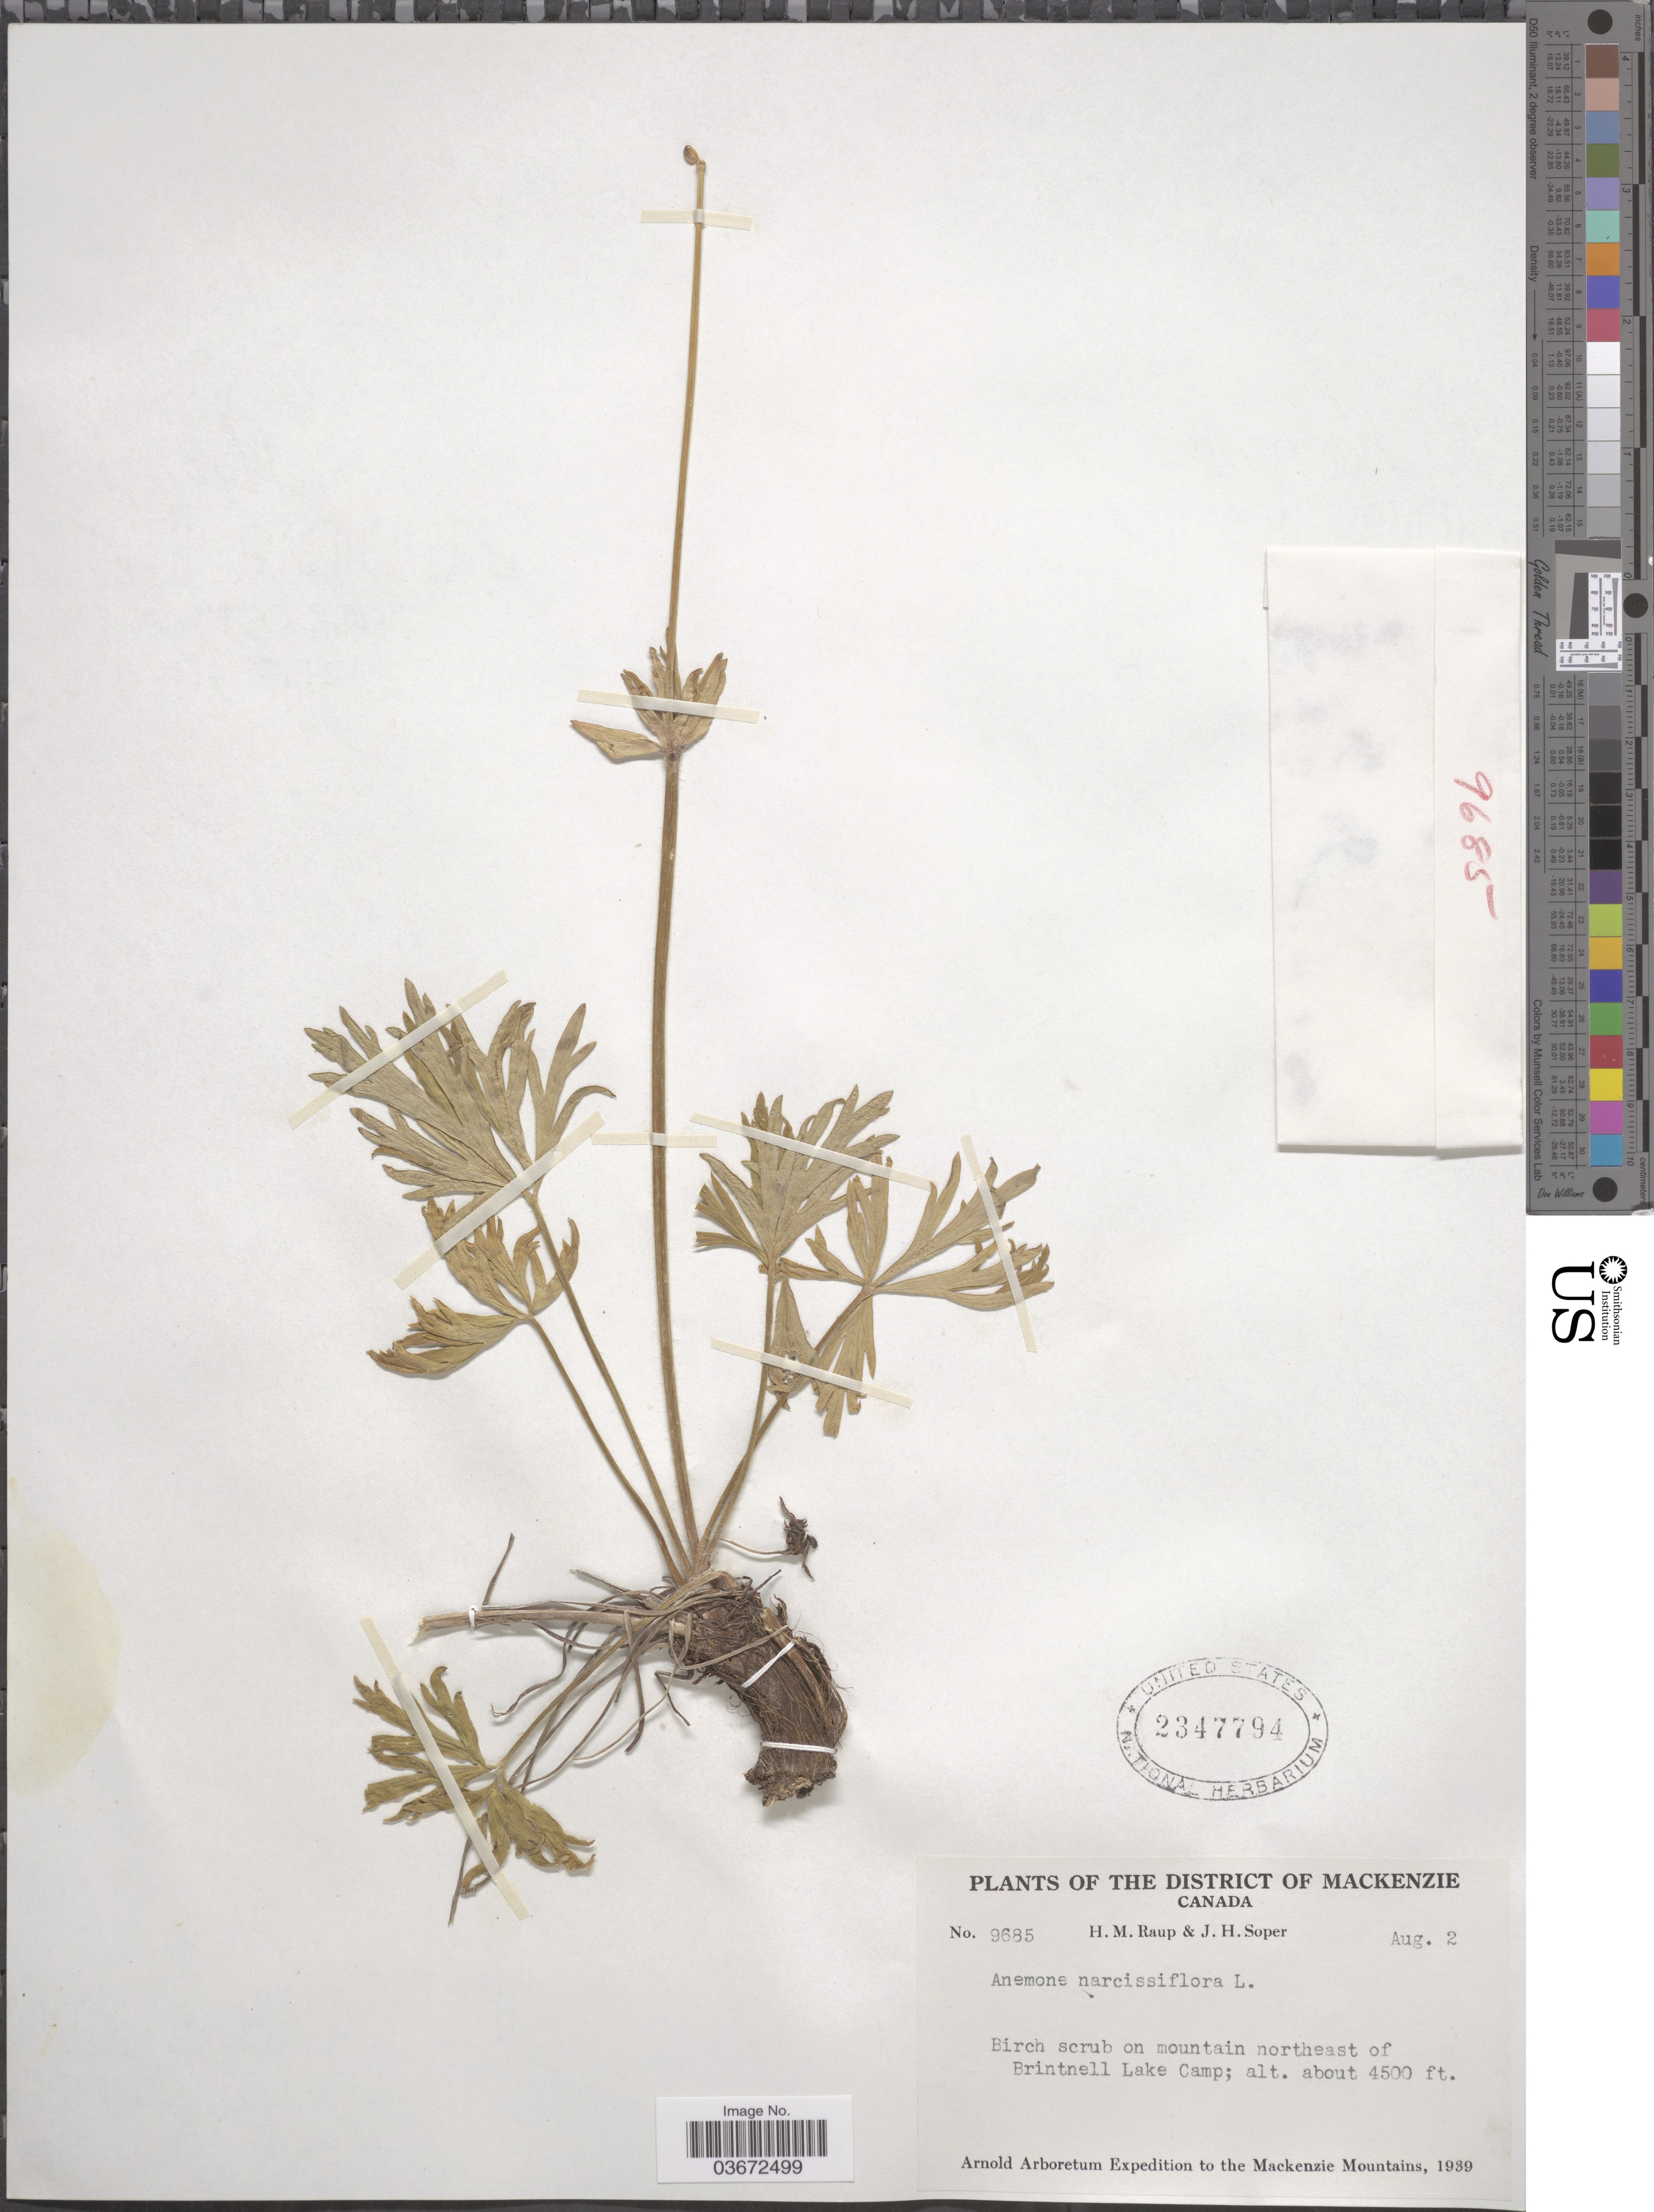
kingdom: Plantae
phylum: Tracheophyta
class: Magnoliopsida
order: Ranunculales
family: Ranunculaceae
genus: Anemone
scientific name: Anemone narcissiflora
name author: L.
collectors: H. Raup & J. H. Soper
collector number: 9685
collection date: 1939-08-02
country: Canada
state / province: British Columbia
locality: The District of Mackenzie. Northeast of Brintnell Lake Camp. Mackenzie Mountains.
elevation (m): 1372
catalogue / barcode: US 2347794